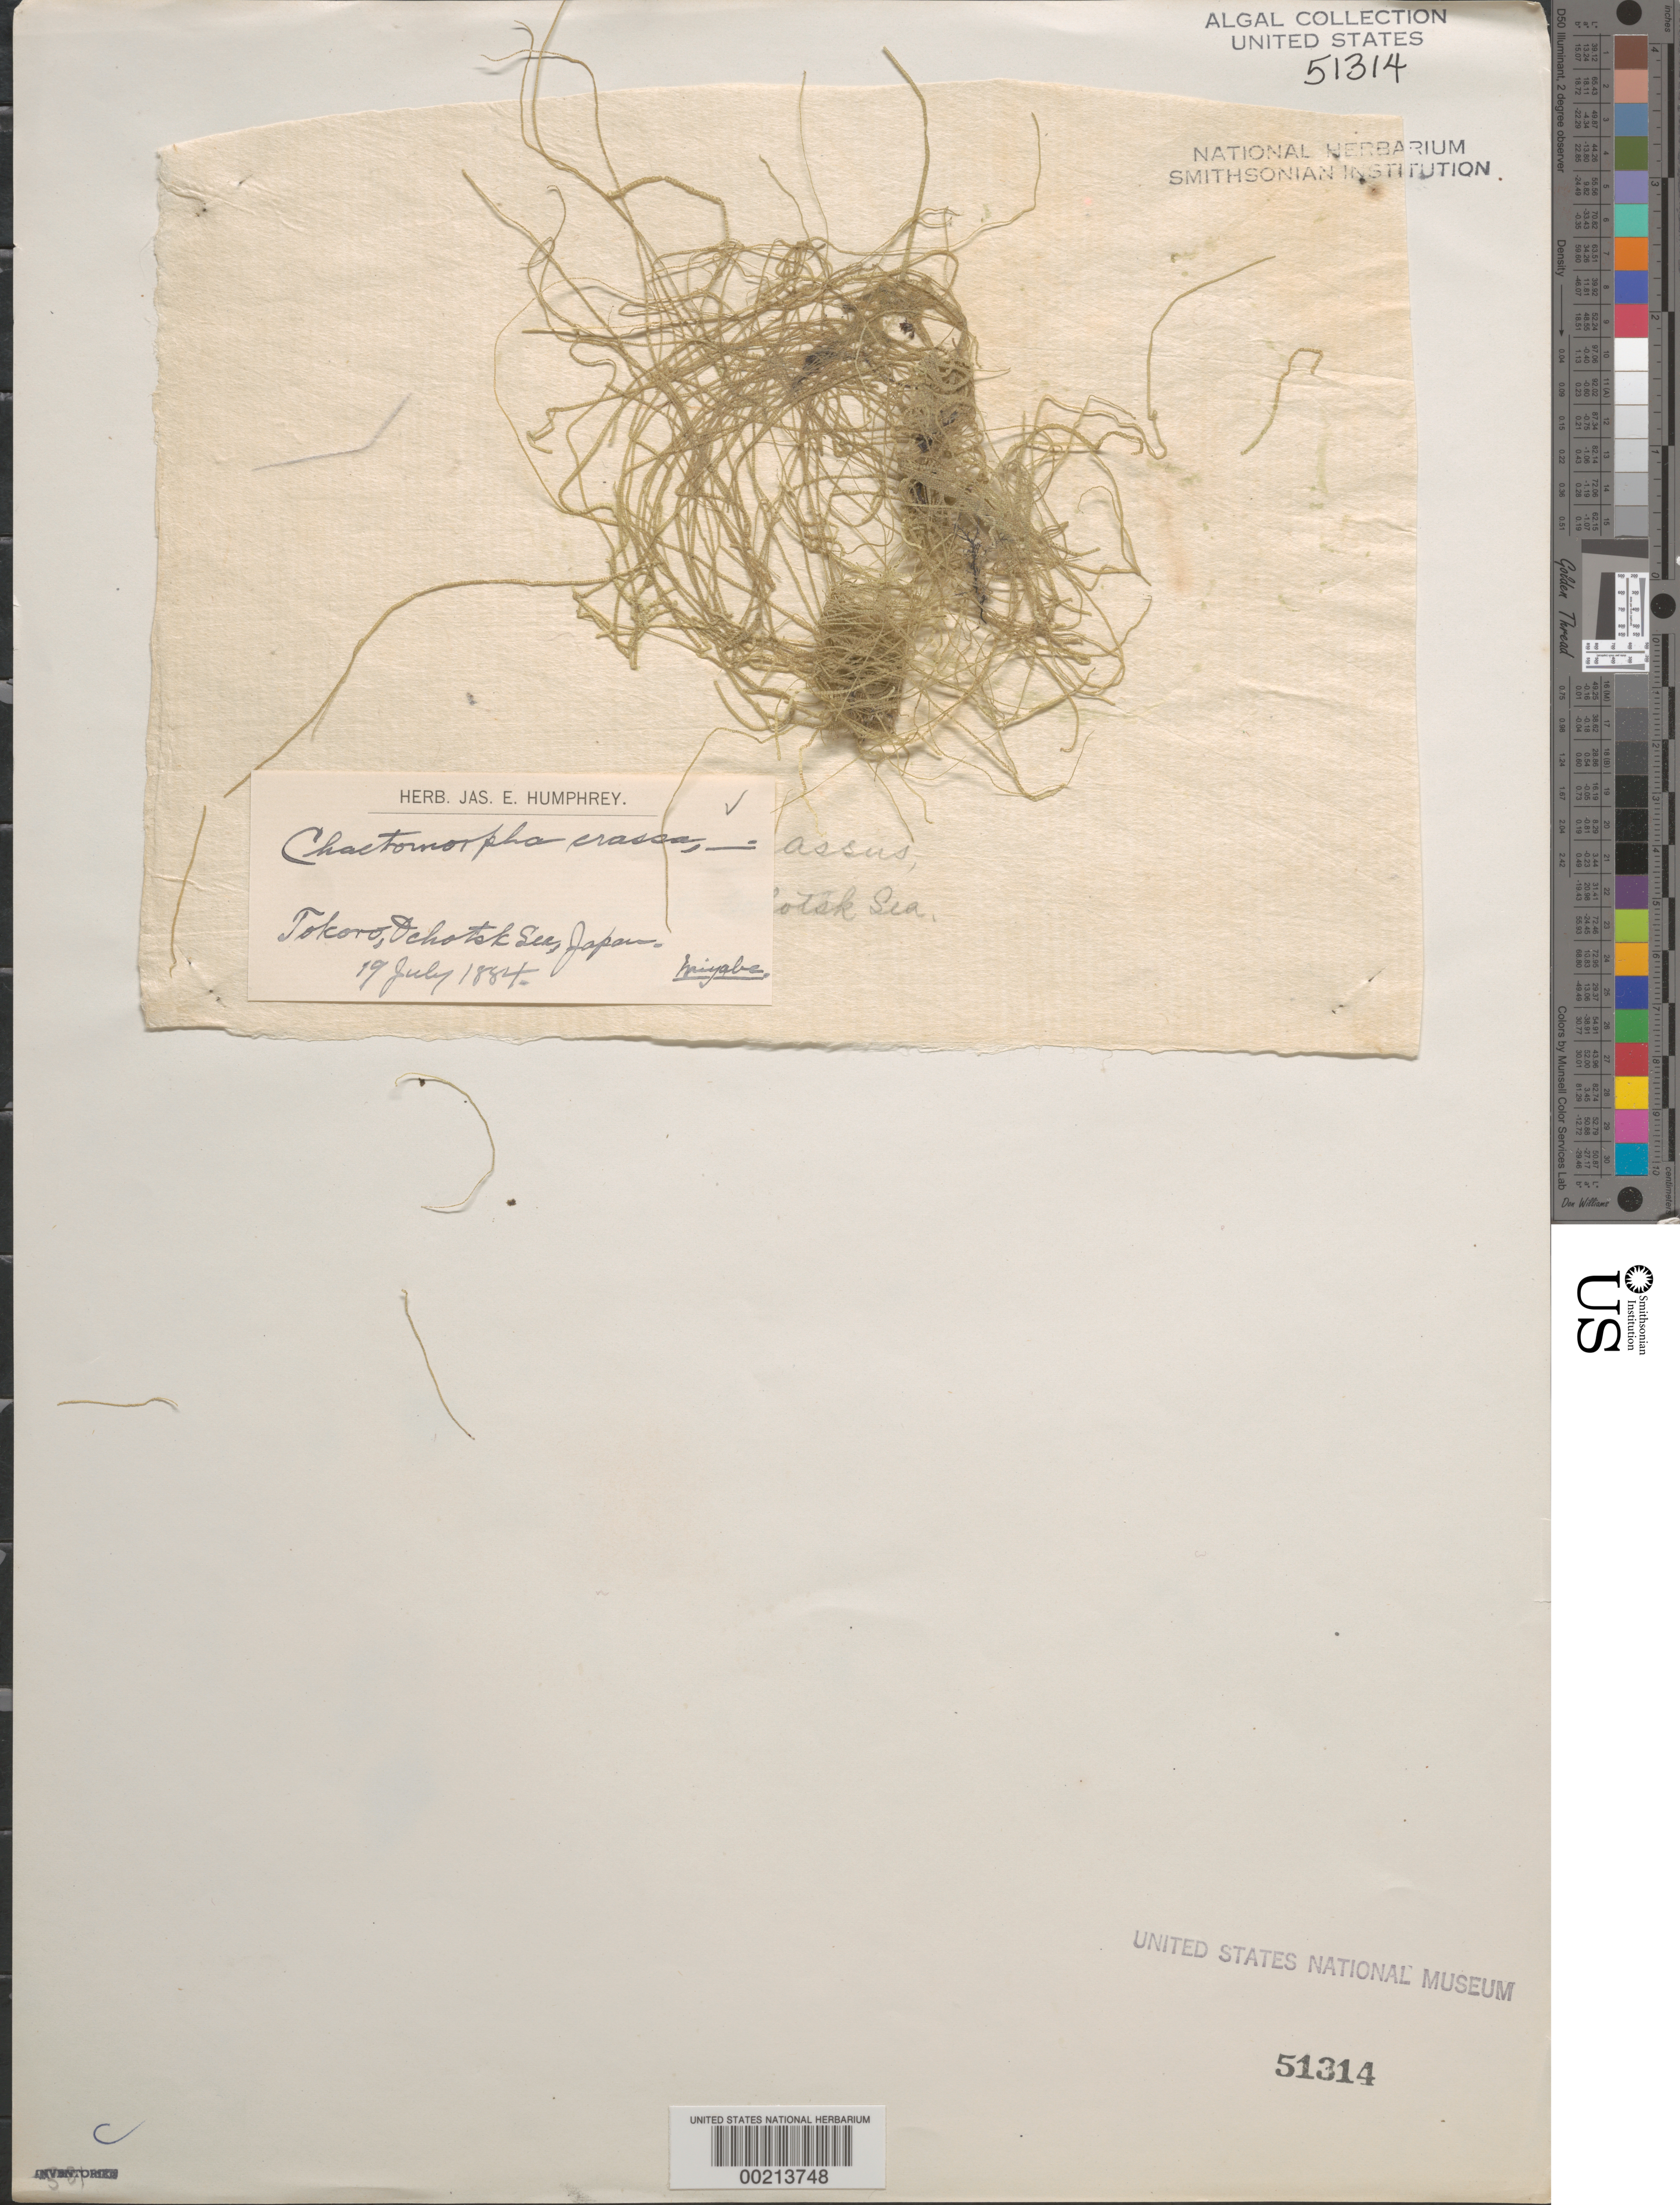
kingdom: Plantae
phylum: Chlorophyta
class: Ulvophyceae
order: Cladophorales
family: Cladophoraceae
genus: Chaetomorpha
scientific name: Chaetomorpha aerea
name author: (Dillwyn) Kütz.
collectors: K. Miyabe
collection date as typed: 19 Jul 1884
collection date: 1884-07-19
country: Japan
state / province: Hokkaido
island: Hokkaido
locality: Tokoro, Ochotsk Sea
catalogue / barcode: US 51314